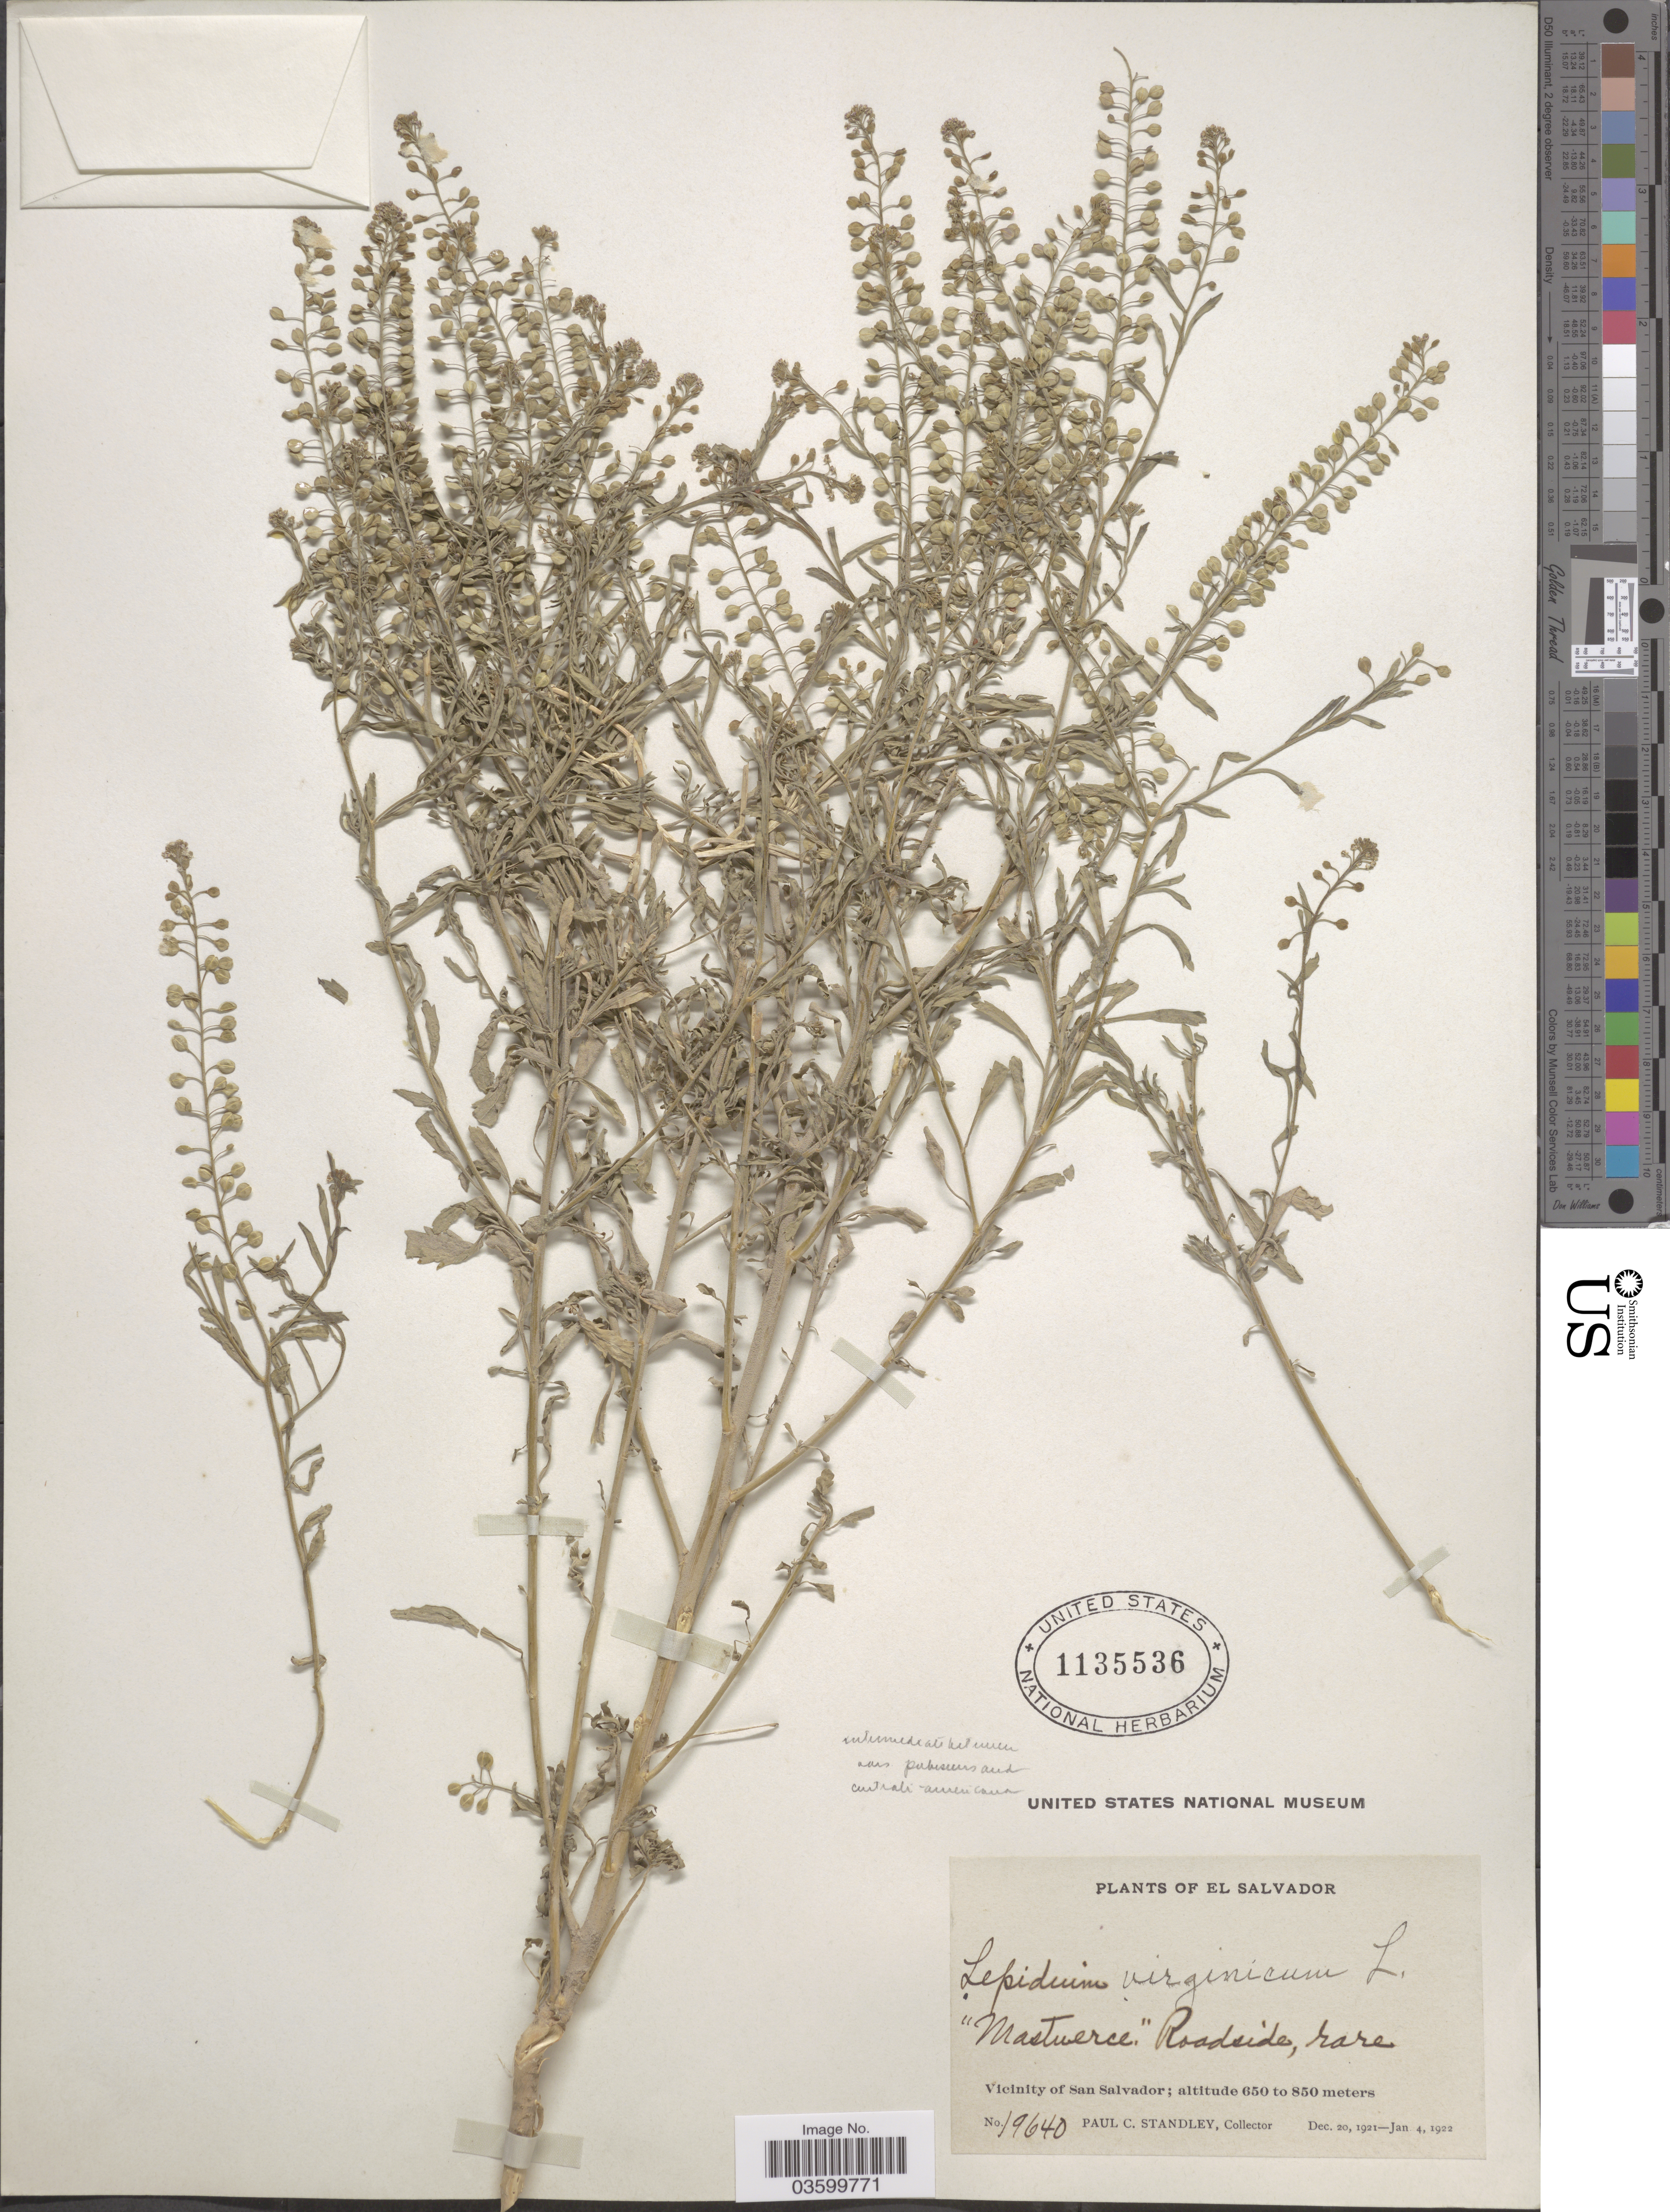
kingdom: Plantae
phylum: Tracheophyta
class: Magnoliopsida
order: Brassicales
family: Brassicaceae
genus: Lepidium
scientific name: Lepidium virginicum var. pubescens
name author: (Greene) C.L. Hitchc.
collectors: P. C. Standley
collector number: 19640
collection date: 1921-12-20/1922-01-04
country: El Salvador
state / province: San Salvador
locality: Vicinity of San Salvador.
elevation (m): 650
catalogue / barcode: US 1135536